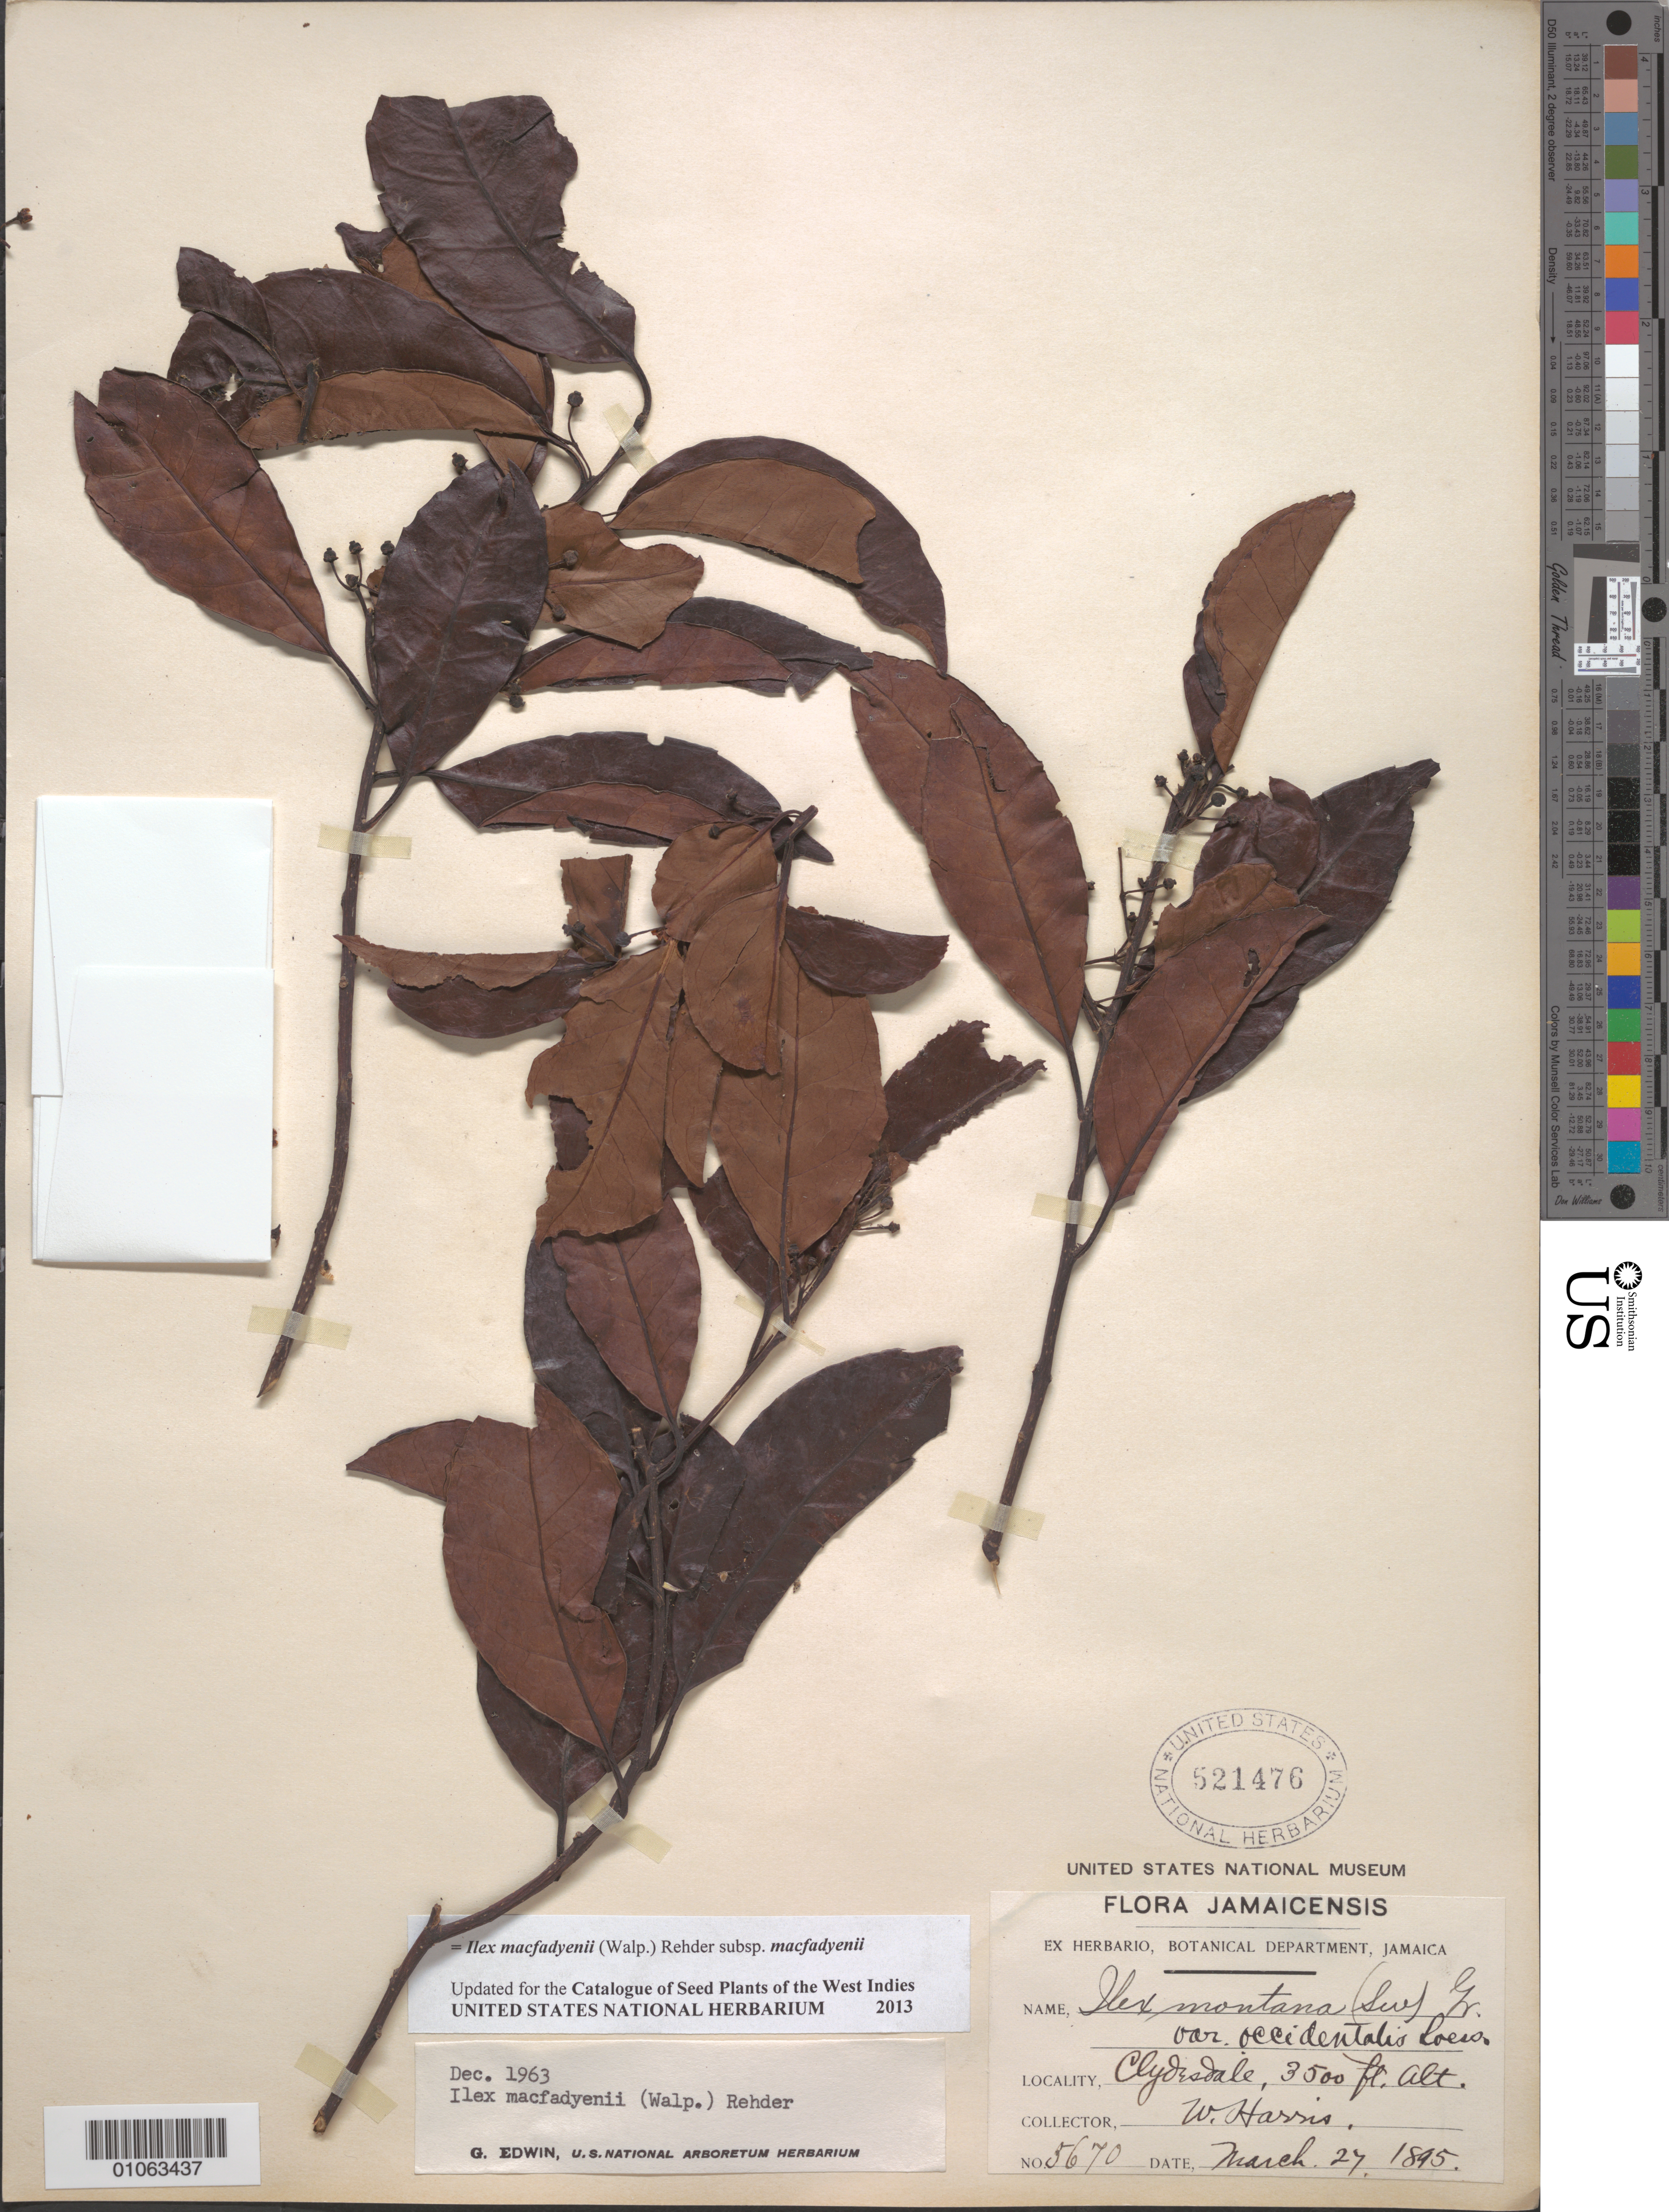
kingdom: Plantae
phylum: Tracheophyta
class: Magnoliopsida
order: Aquifoliales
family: Aquifoliaceae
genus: Ilex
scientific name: Ilex macfadyenii subsp. macfadyenii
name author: (Walp.) Rehder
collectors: W. Harris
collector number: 5670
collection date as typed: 27 Mar 1845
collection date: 1845-03-27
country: Jamaica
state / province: Saint Andrew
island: Jamaica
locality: Clydesdale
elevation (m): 1067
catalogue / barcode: US 521476